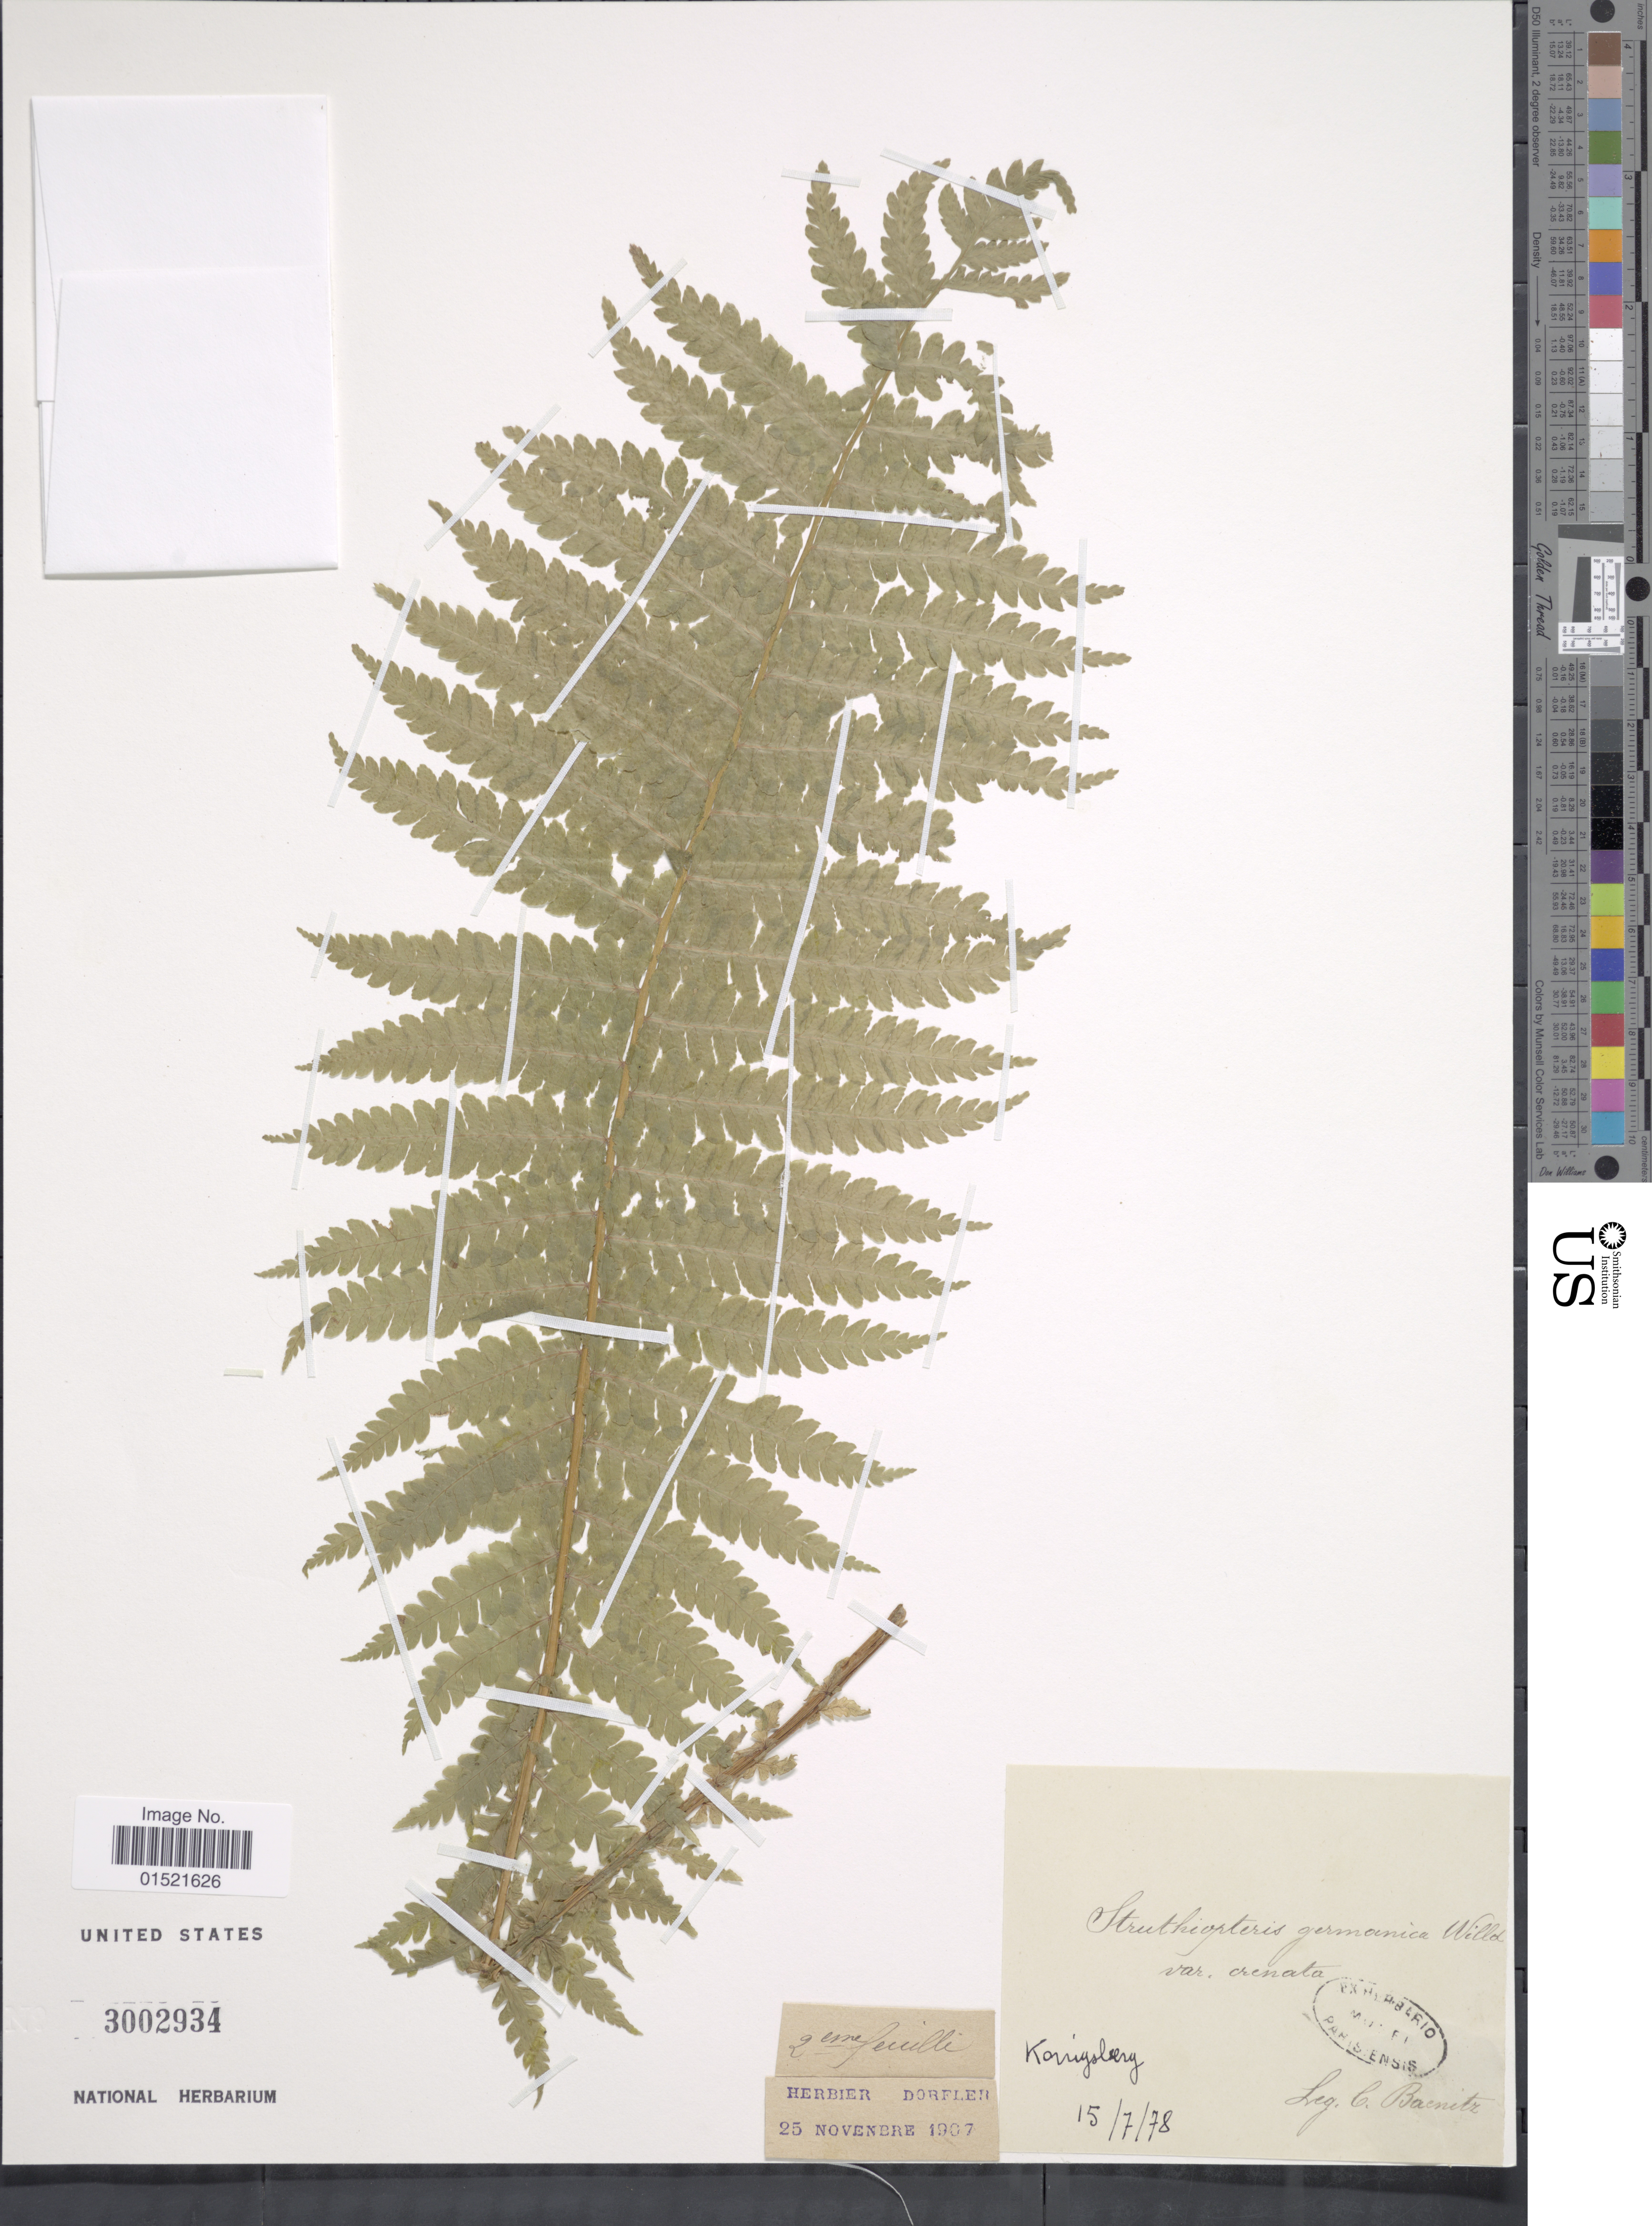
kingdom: Plantae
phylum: Tracheophyta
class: Polypodiopsida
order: Polypodiales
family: Onocleaceae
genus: Matteuccia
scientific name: Matteuccia struthiopteris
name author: (L.) Tod.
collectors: C. G. Baenitz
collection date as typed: Transcribed d/m/y: 15/7/78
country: Germany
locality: Germanica, Konigsberg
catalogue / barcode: US 3002934